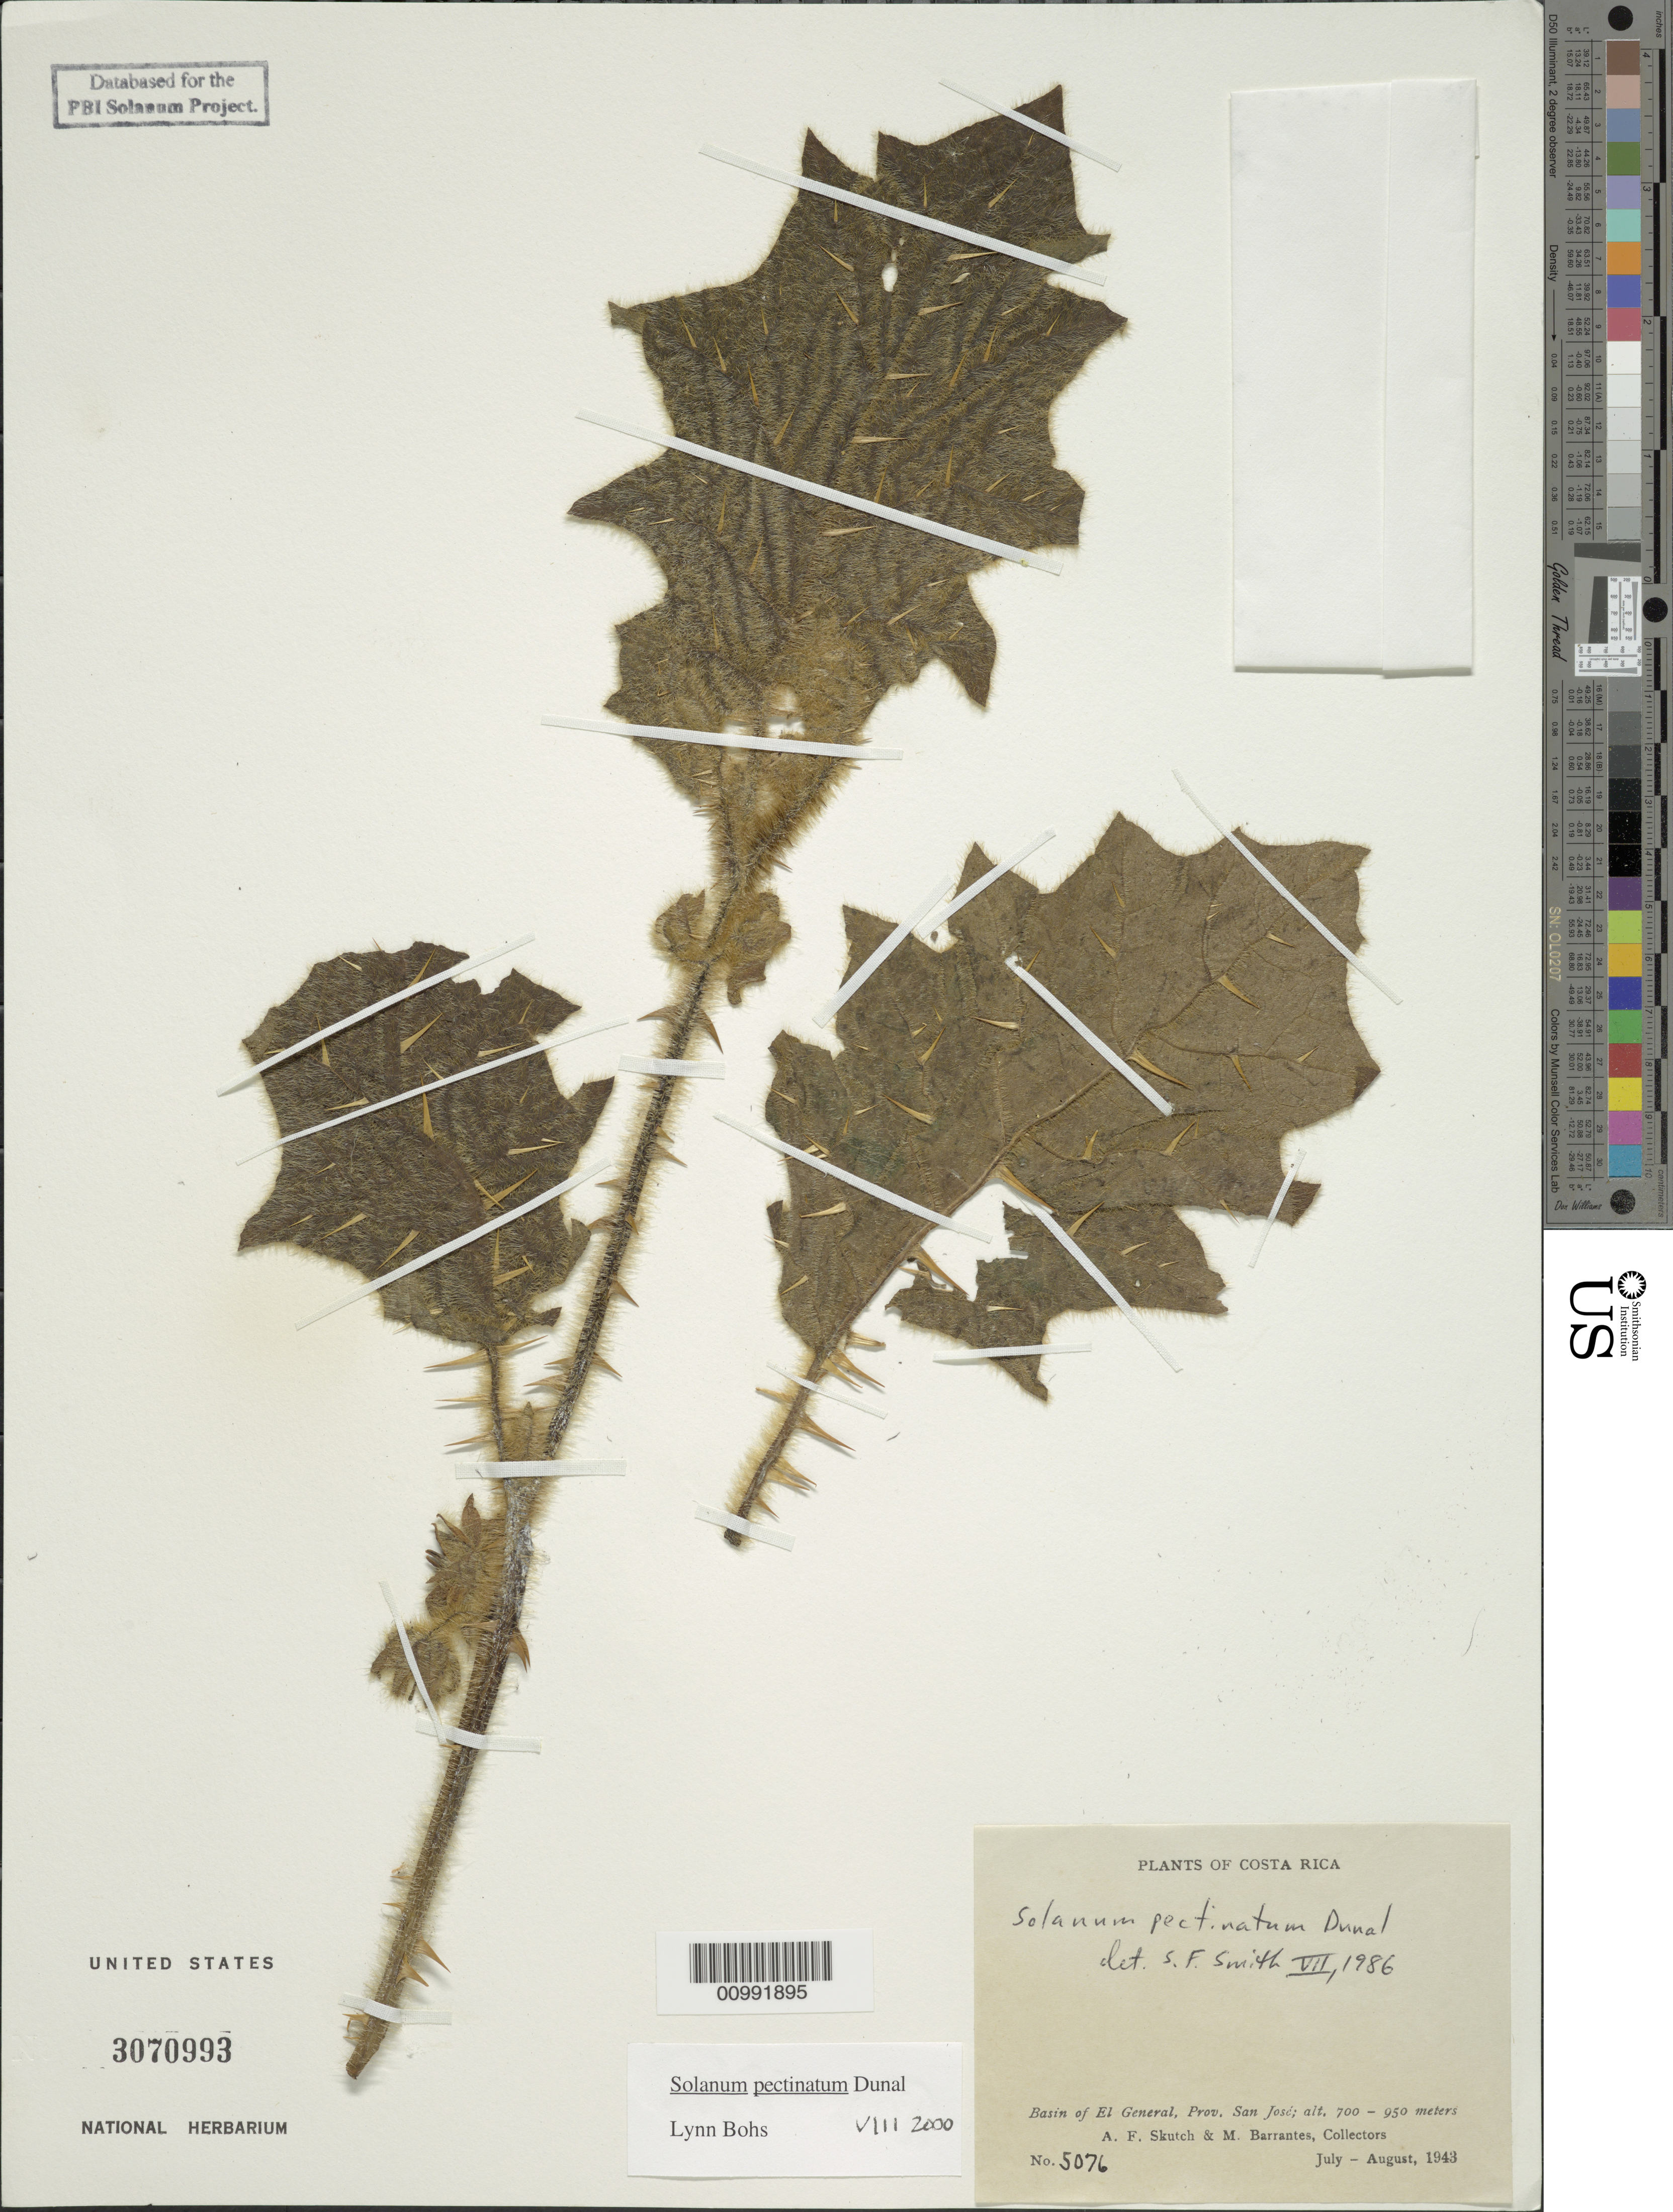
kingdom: Plantae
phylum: Tracheophyta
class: Magnoliopsida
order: Solanales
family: Solanaceae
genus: Solanum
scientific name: Solanum pectinatum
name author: Dunal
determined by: Bohs, L. A.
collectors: A. F. Skutch & M. Barrantes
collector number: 5076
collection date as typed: Jul 1943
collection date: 1943-07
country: Costa Rica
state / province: San José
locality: Basin of El General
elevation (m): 700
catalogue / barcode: US 3070993